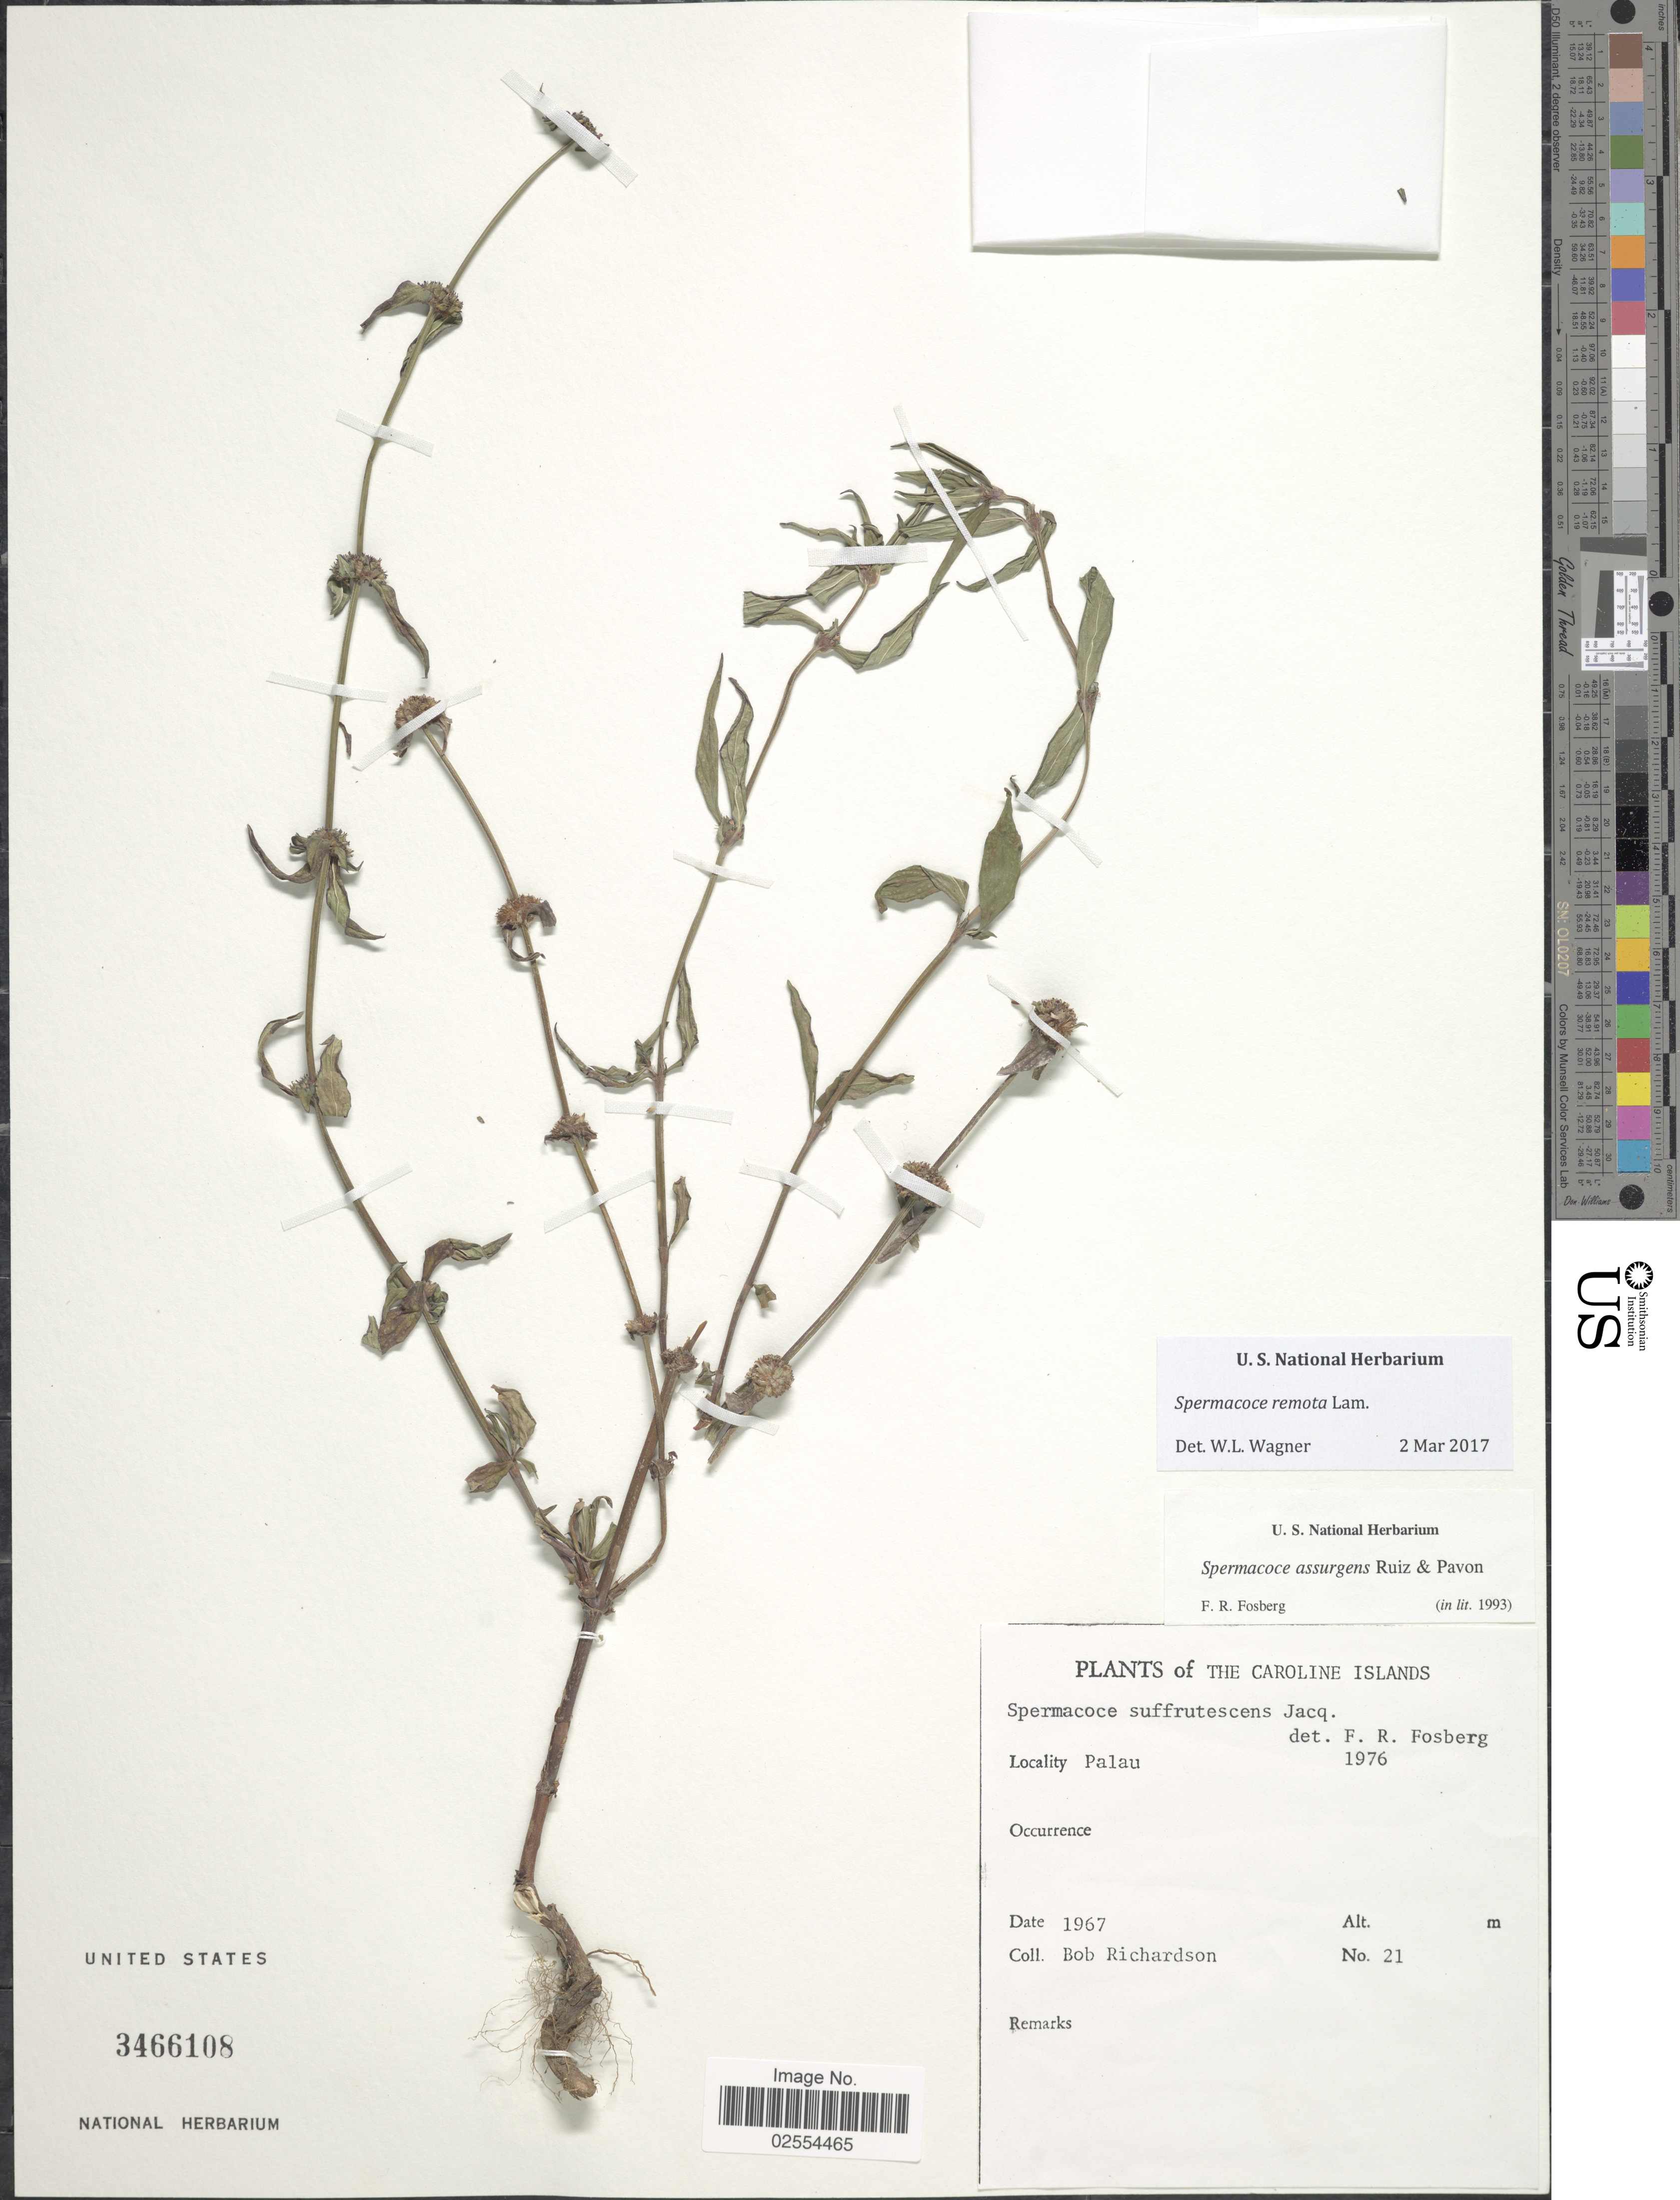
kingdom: Plantae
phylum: Tracheophyta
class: Magnoliopsida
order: Gentianales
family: Rubiaceae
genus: Spermacoce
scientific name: Spermacoce remota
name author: Lam.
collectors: B. Richardson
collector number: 21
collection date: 1967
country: Palau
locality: Caroline Islands, Palau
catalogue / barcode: US 3466108